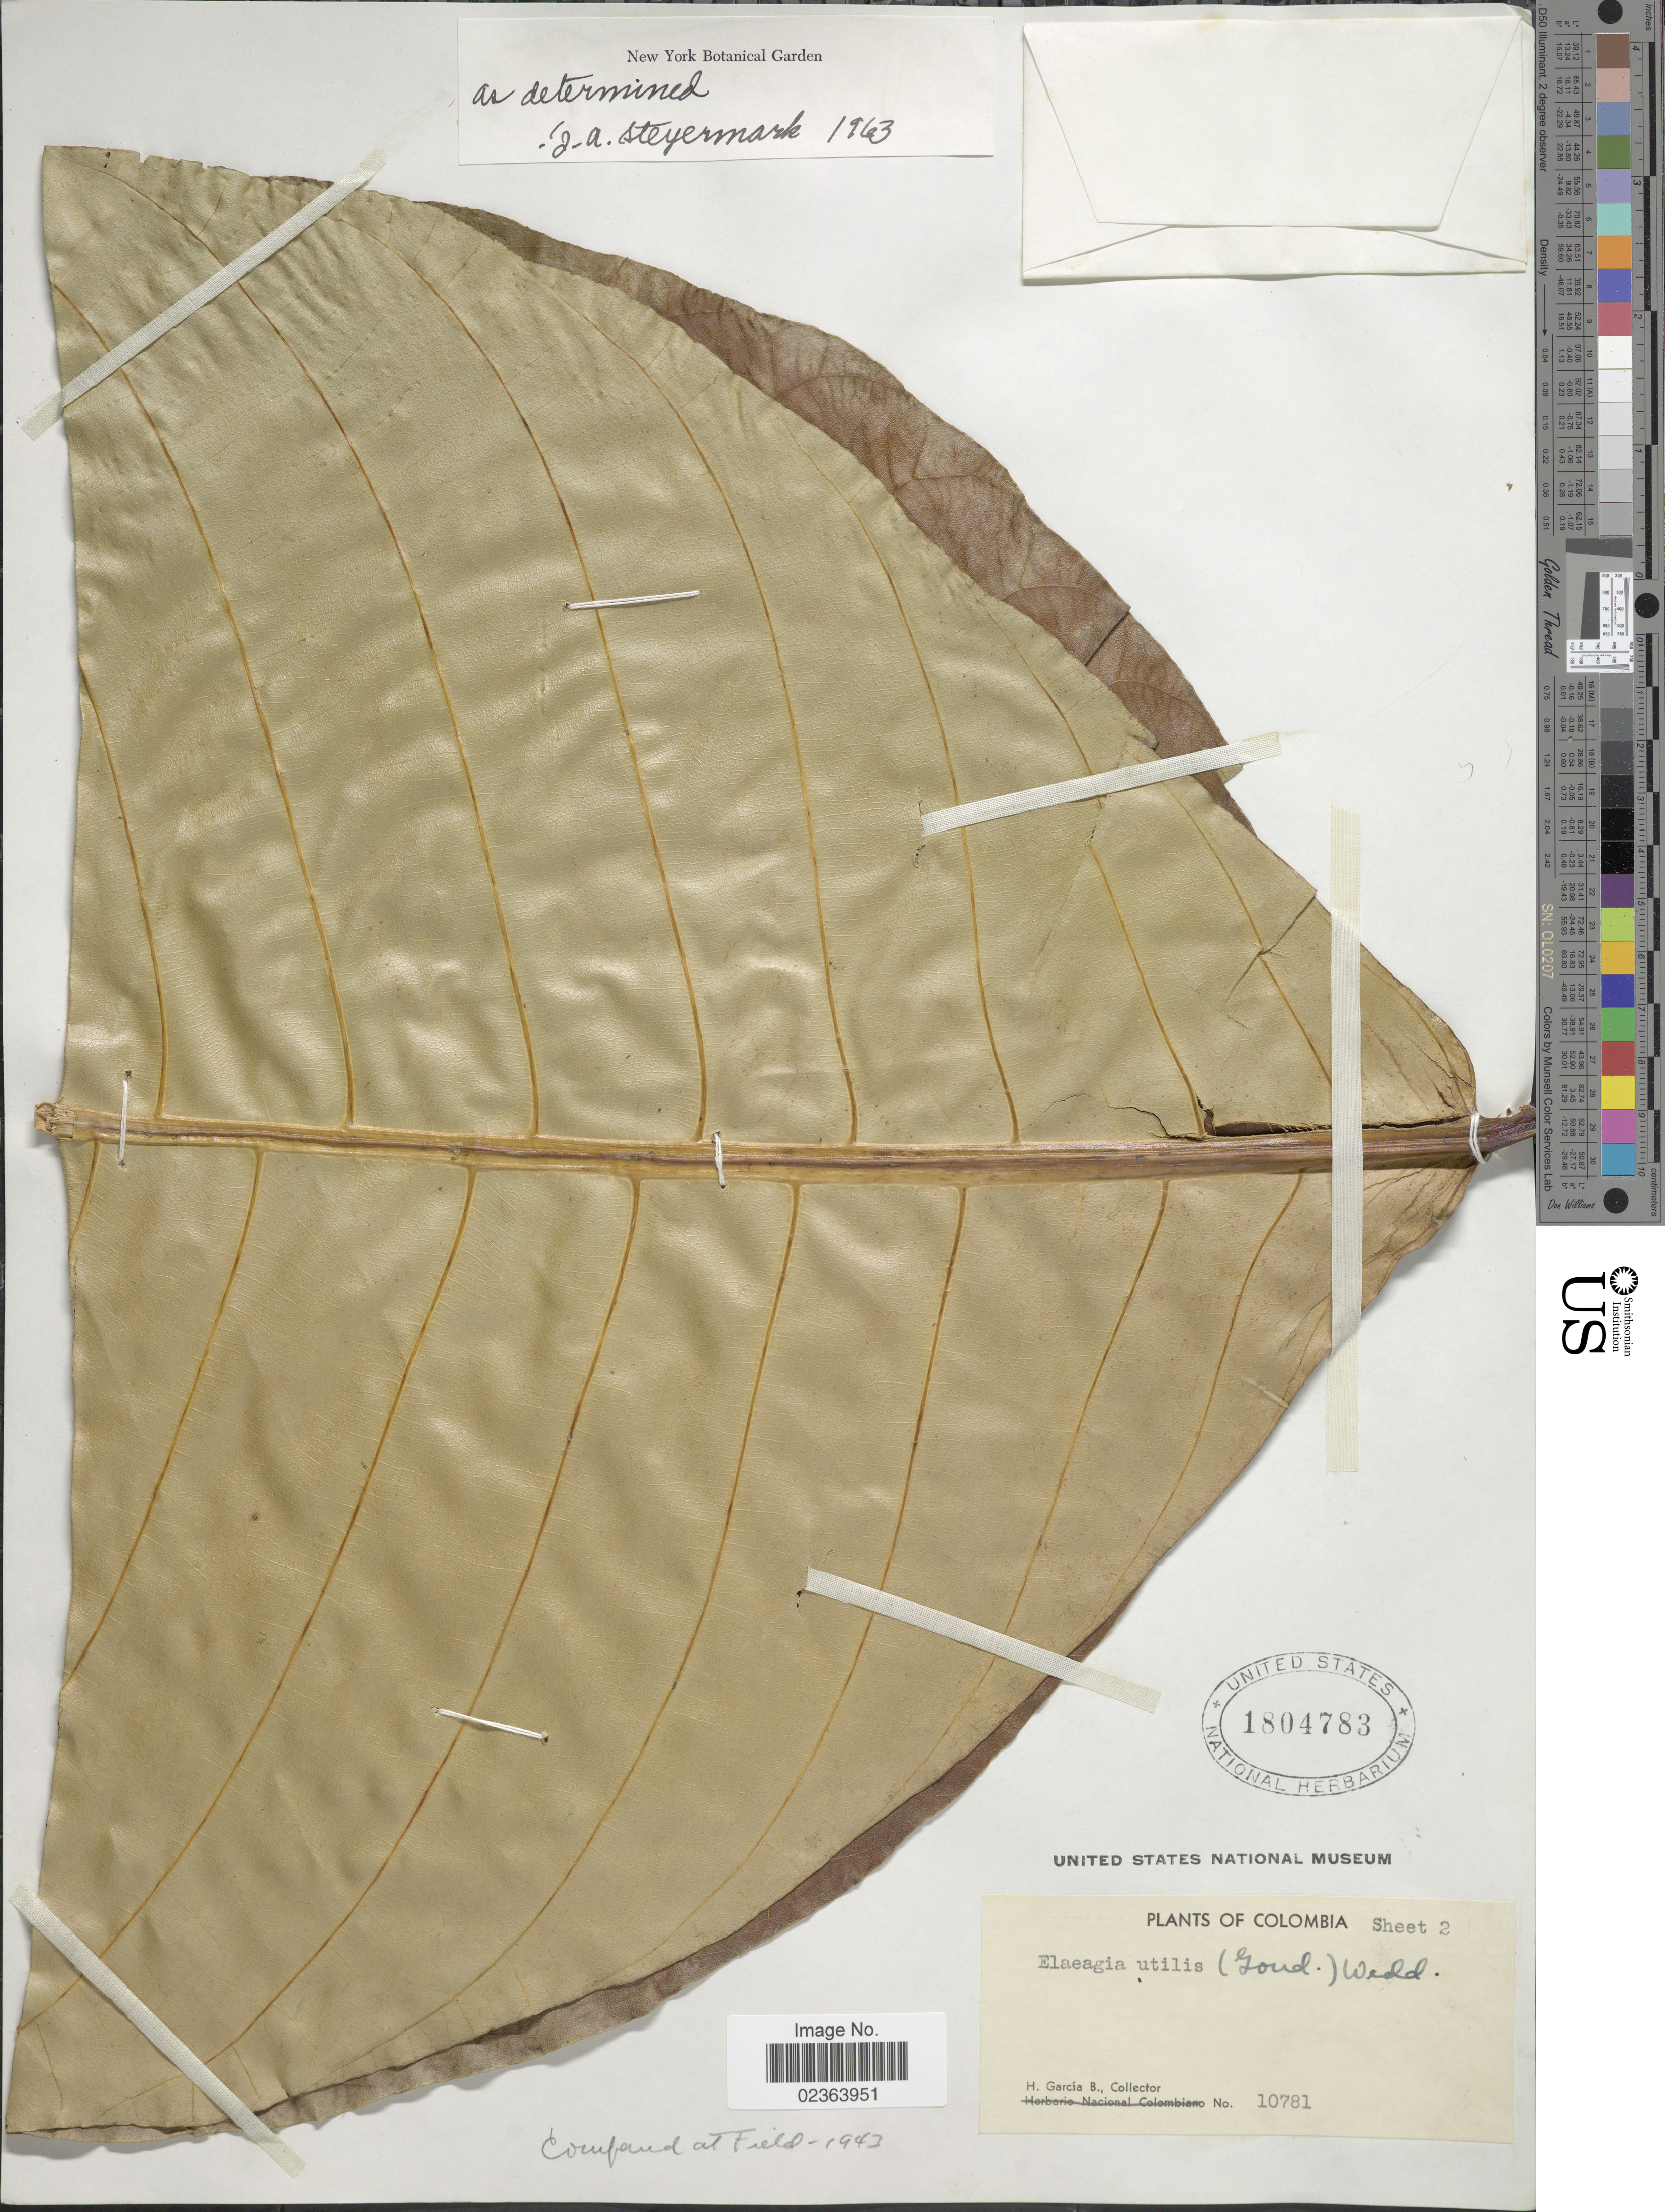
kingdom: Plantae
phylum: Tracheophyta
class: Magnoliopsida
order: Gentianales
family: Rubiaceae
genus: Elaeagia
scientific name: Elaeagia utilis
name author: (Goudot) Wedd.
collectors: H. García Barriga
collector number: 10781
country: Colombia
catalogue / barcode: US 1804783